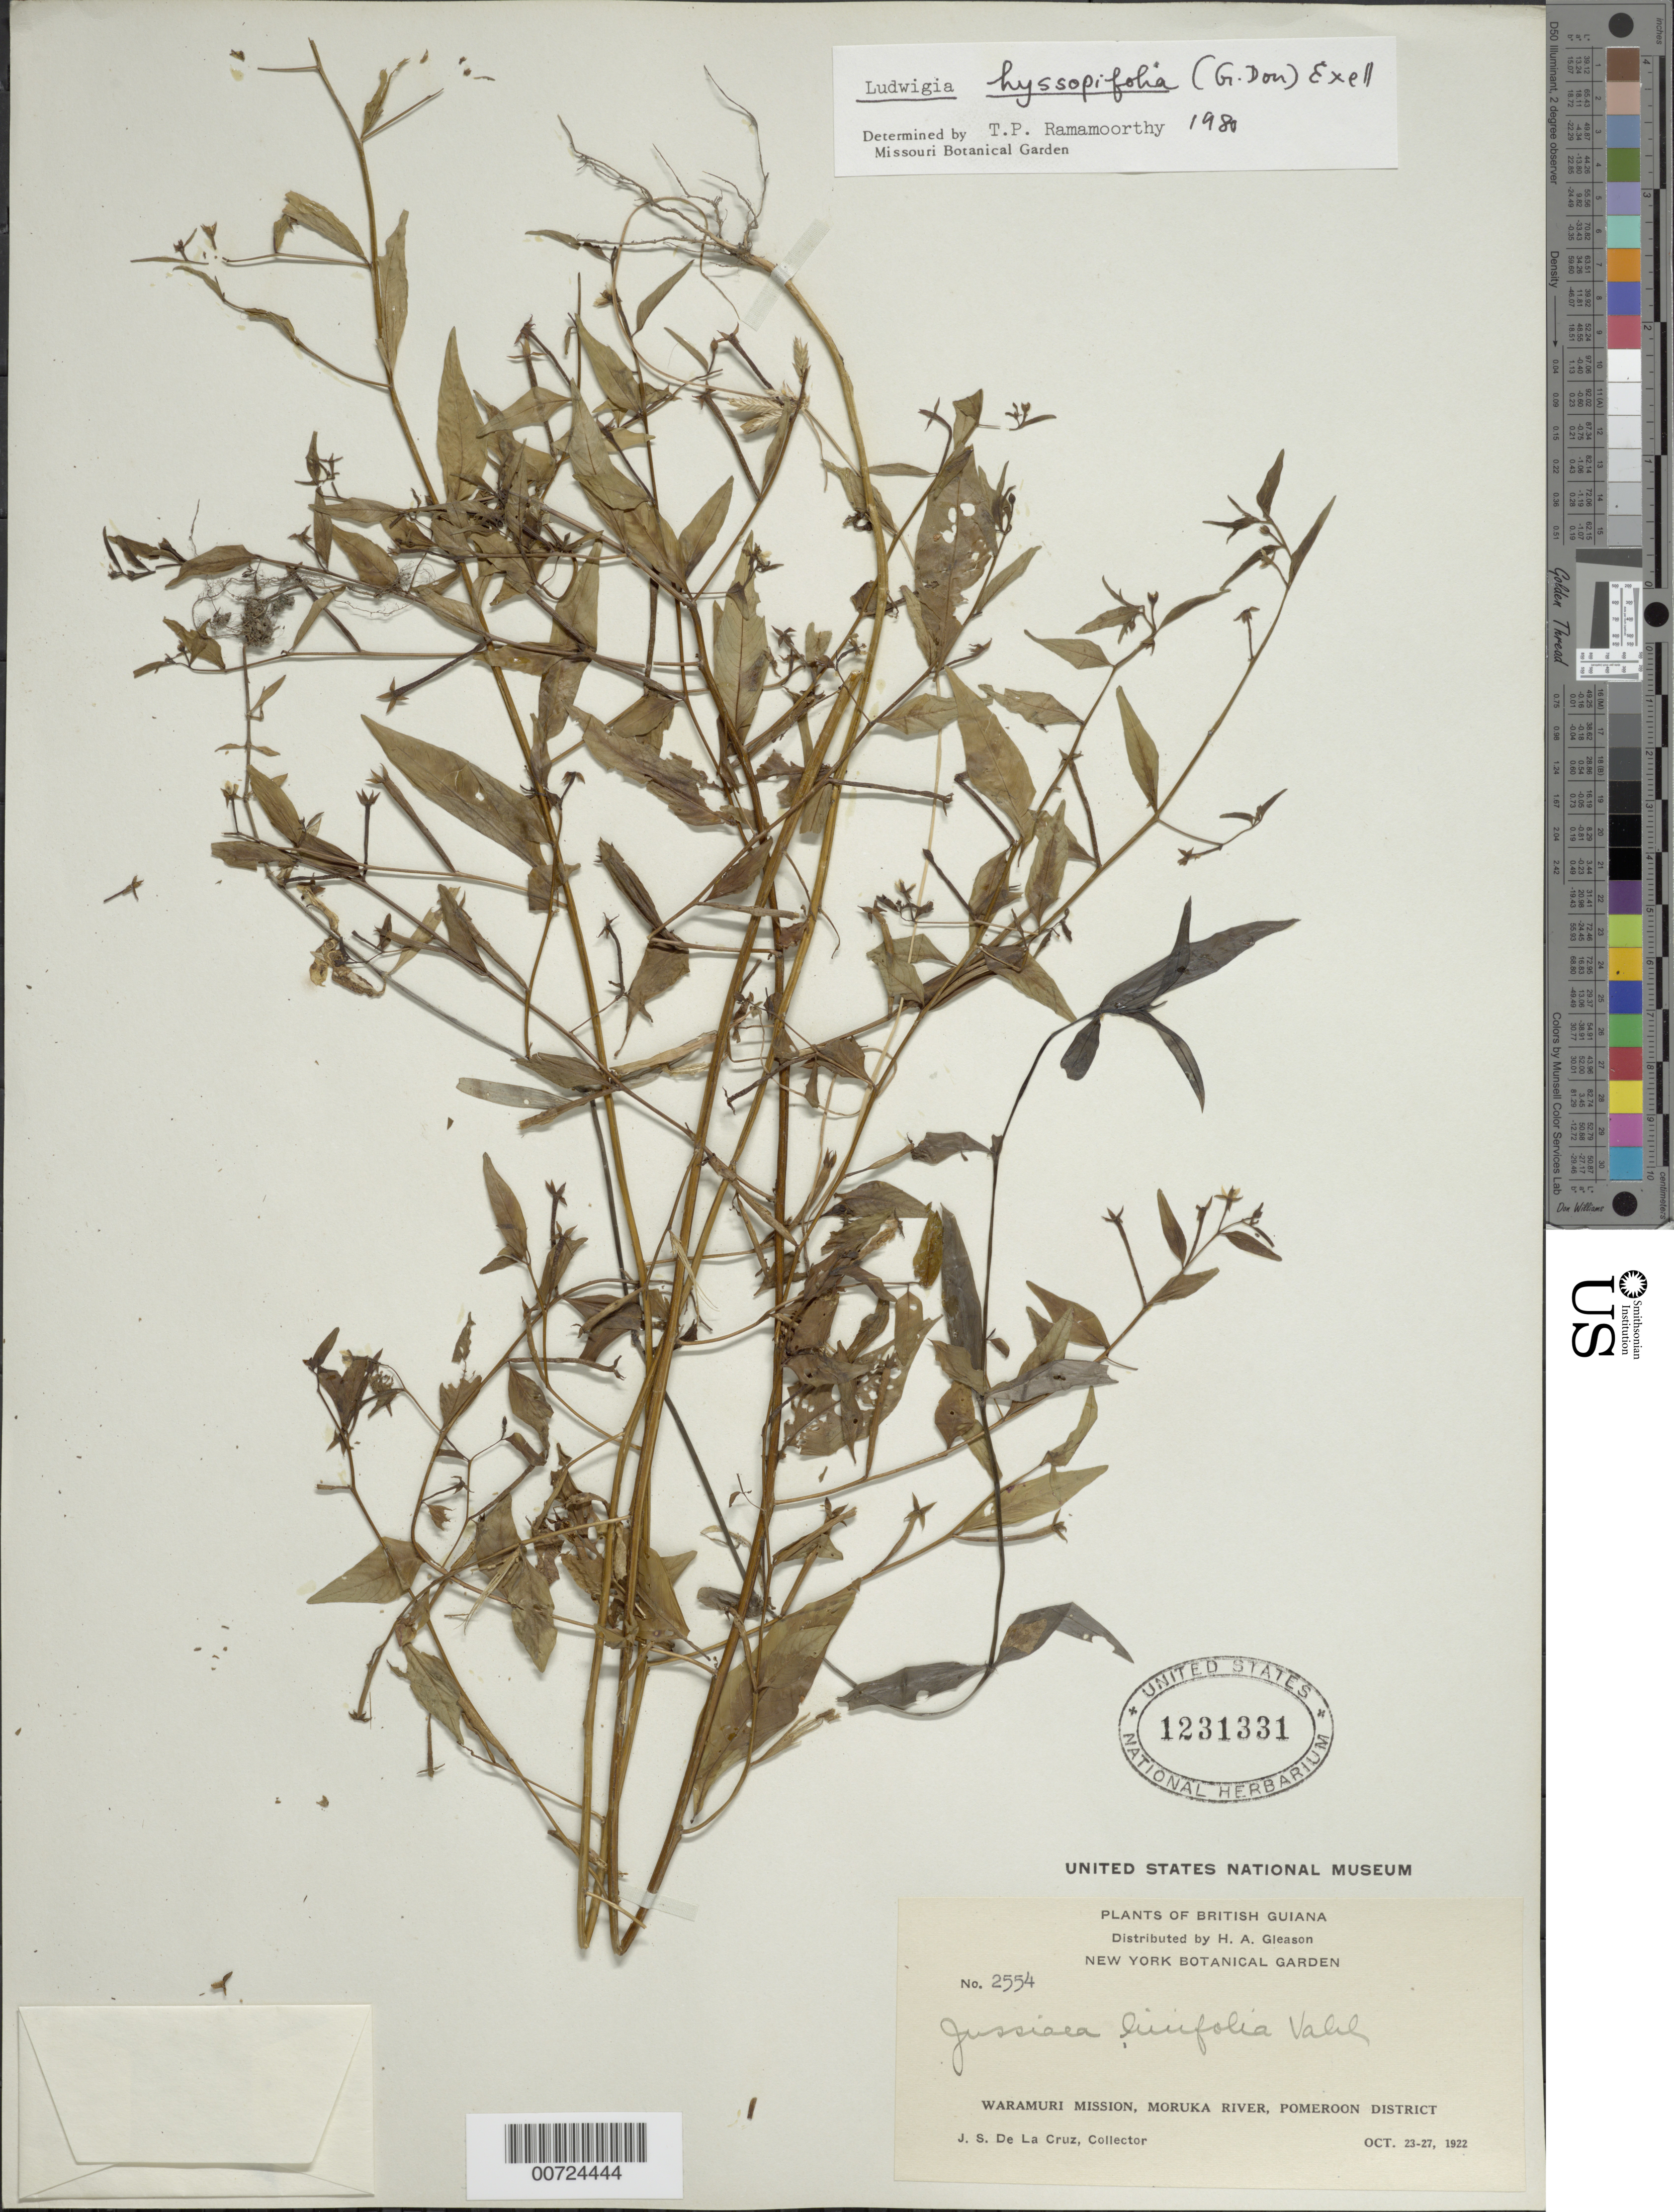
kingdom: Plantae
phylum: Tracheophyta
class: Magnoliopsida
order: Myrtales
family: Onagraceae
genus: Ludwigia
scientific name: Ludwigia hyssopifolia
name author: (G. Don) Exell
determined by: Ramamoorthy, T. P.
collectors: J. S. de la Cruz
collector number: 2554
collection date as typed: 23-Oct-22 to 27-Oct-22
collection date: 1922-10-23/1922-10-27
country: Guyana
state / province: Pomeroon-Supenaam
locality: Waramuri Mission, Moruka R., Pomeroon Dist.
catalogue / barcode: US 1231331